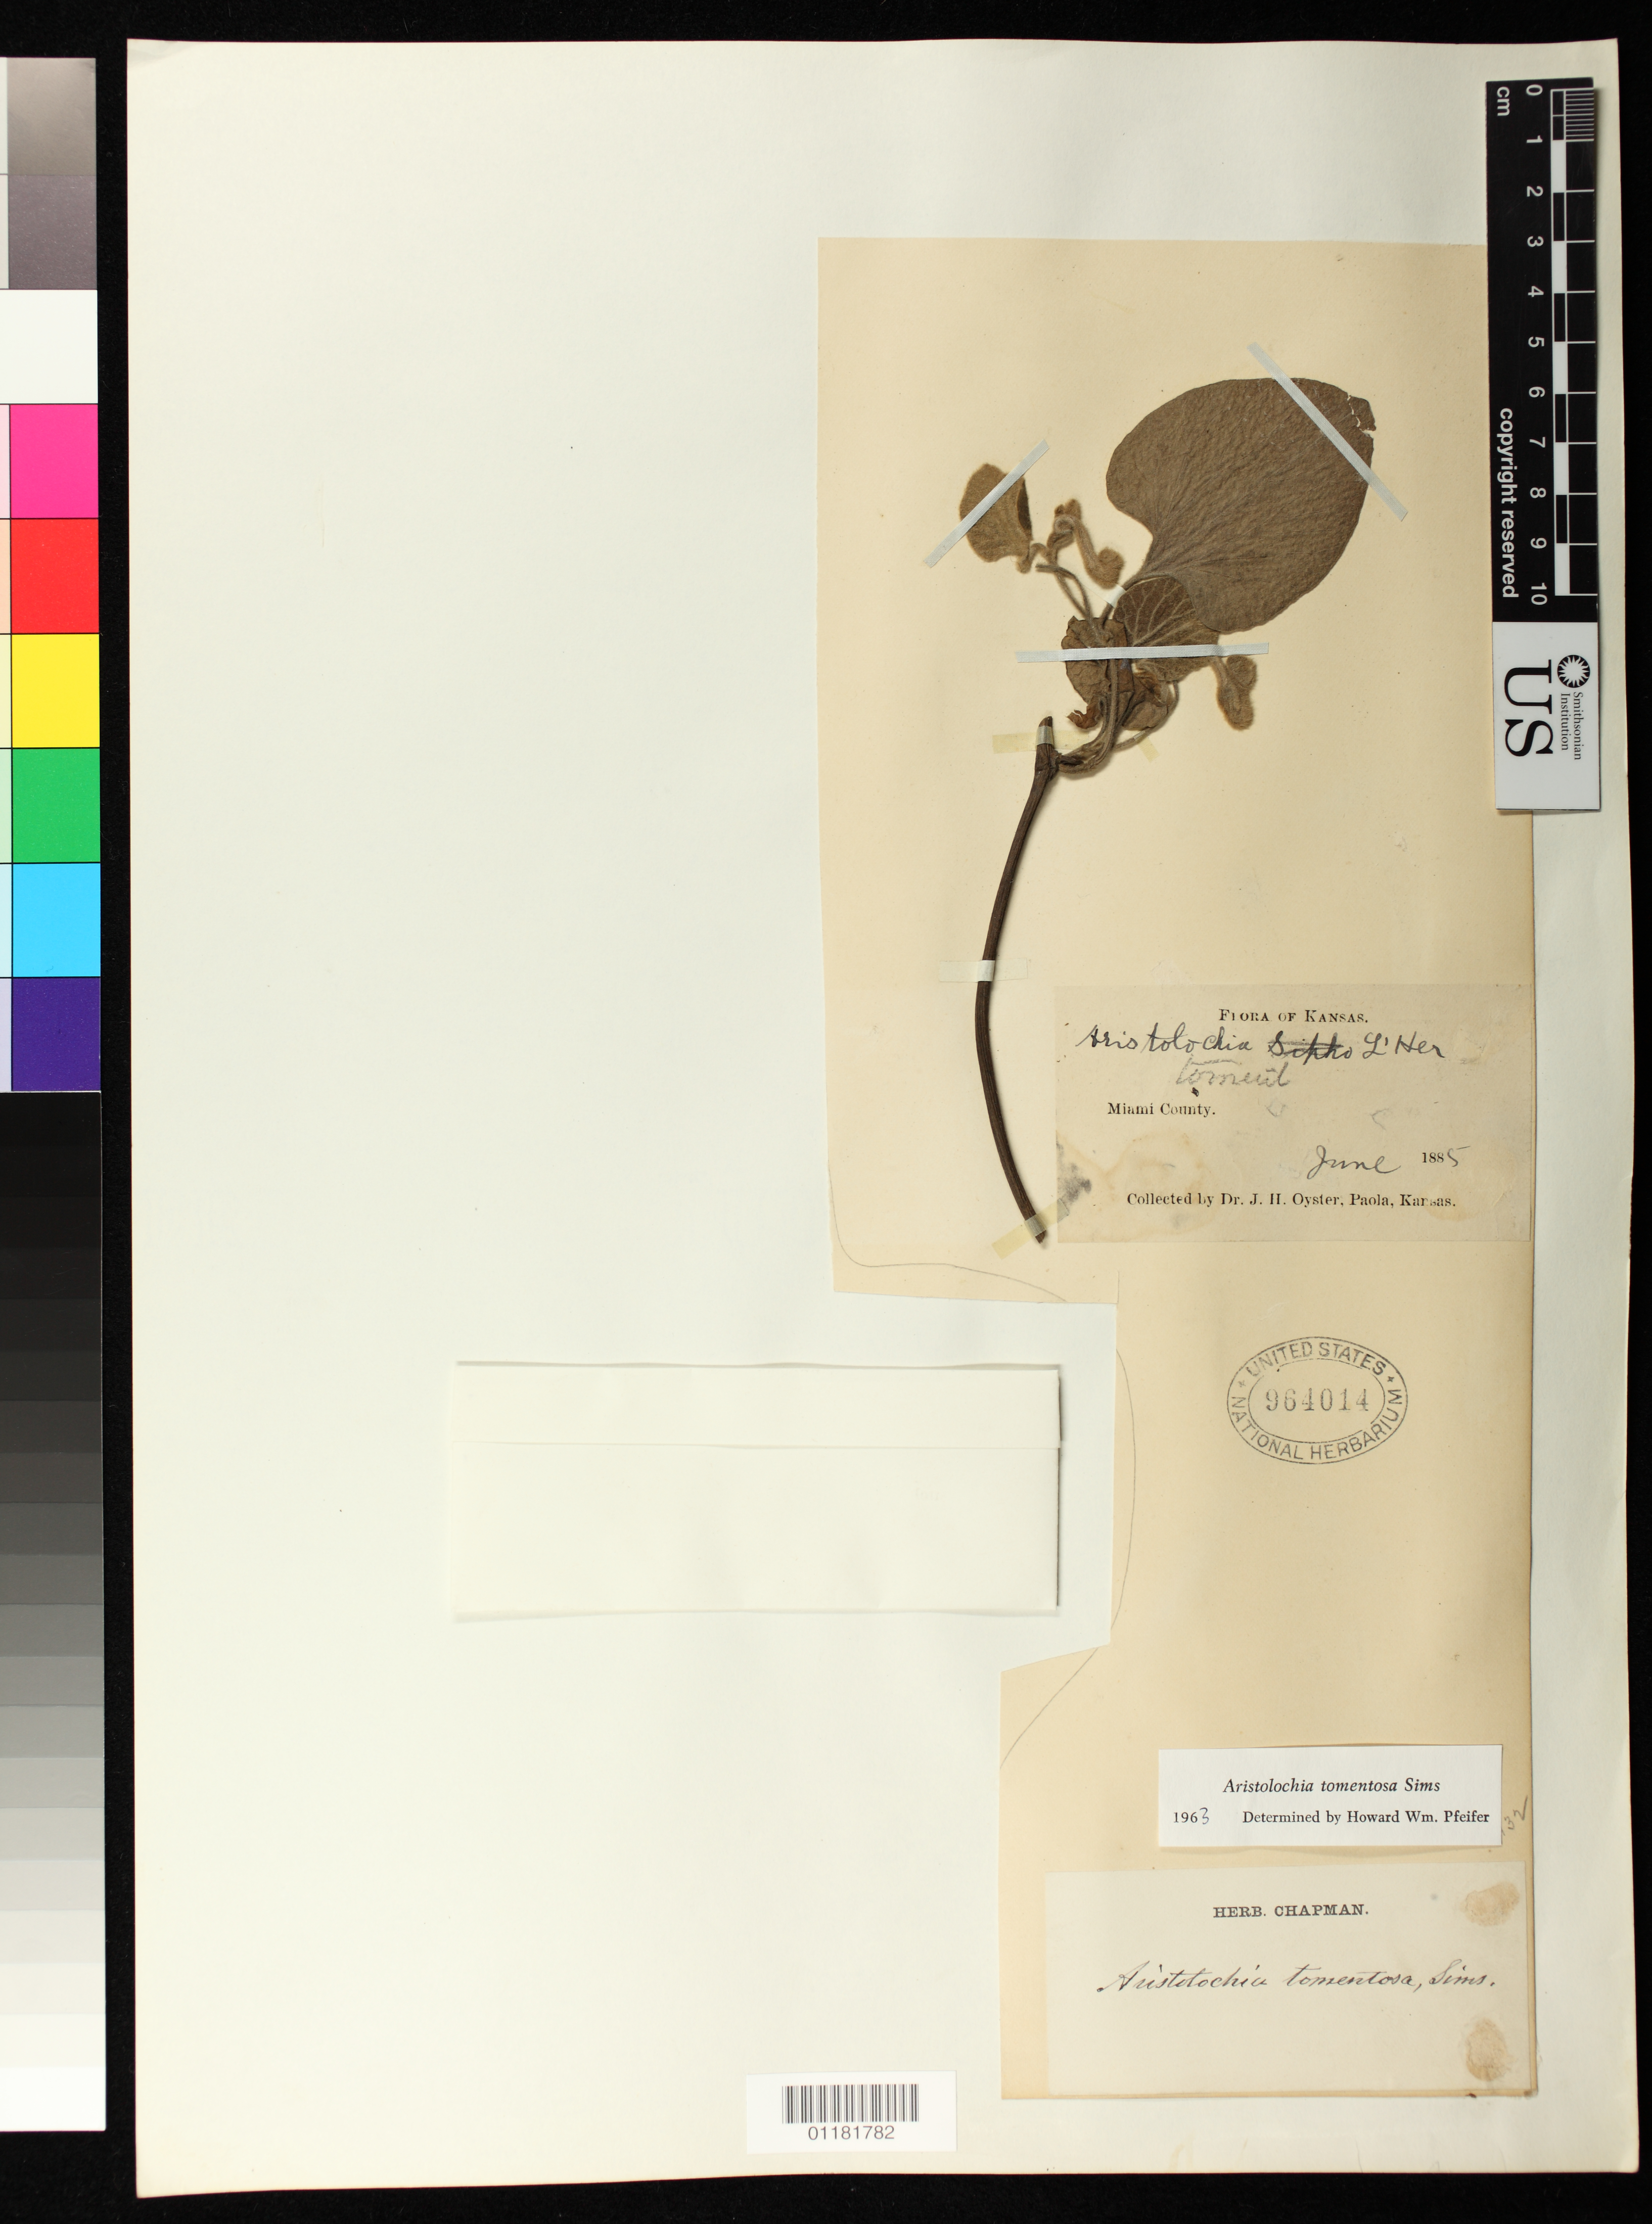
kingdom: Plantae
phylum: Tracheophyta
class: Magnoliopsida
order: Piperales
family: Aristolochiaceae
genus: Aristolochia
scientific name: Aristolochia tomentosa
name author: Sims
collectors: J. H. Oyster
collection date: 1885-06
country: United States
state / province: Kansas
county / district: Miami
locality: Miami County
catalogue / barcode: US 964014